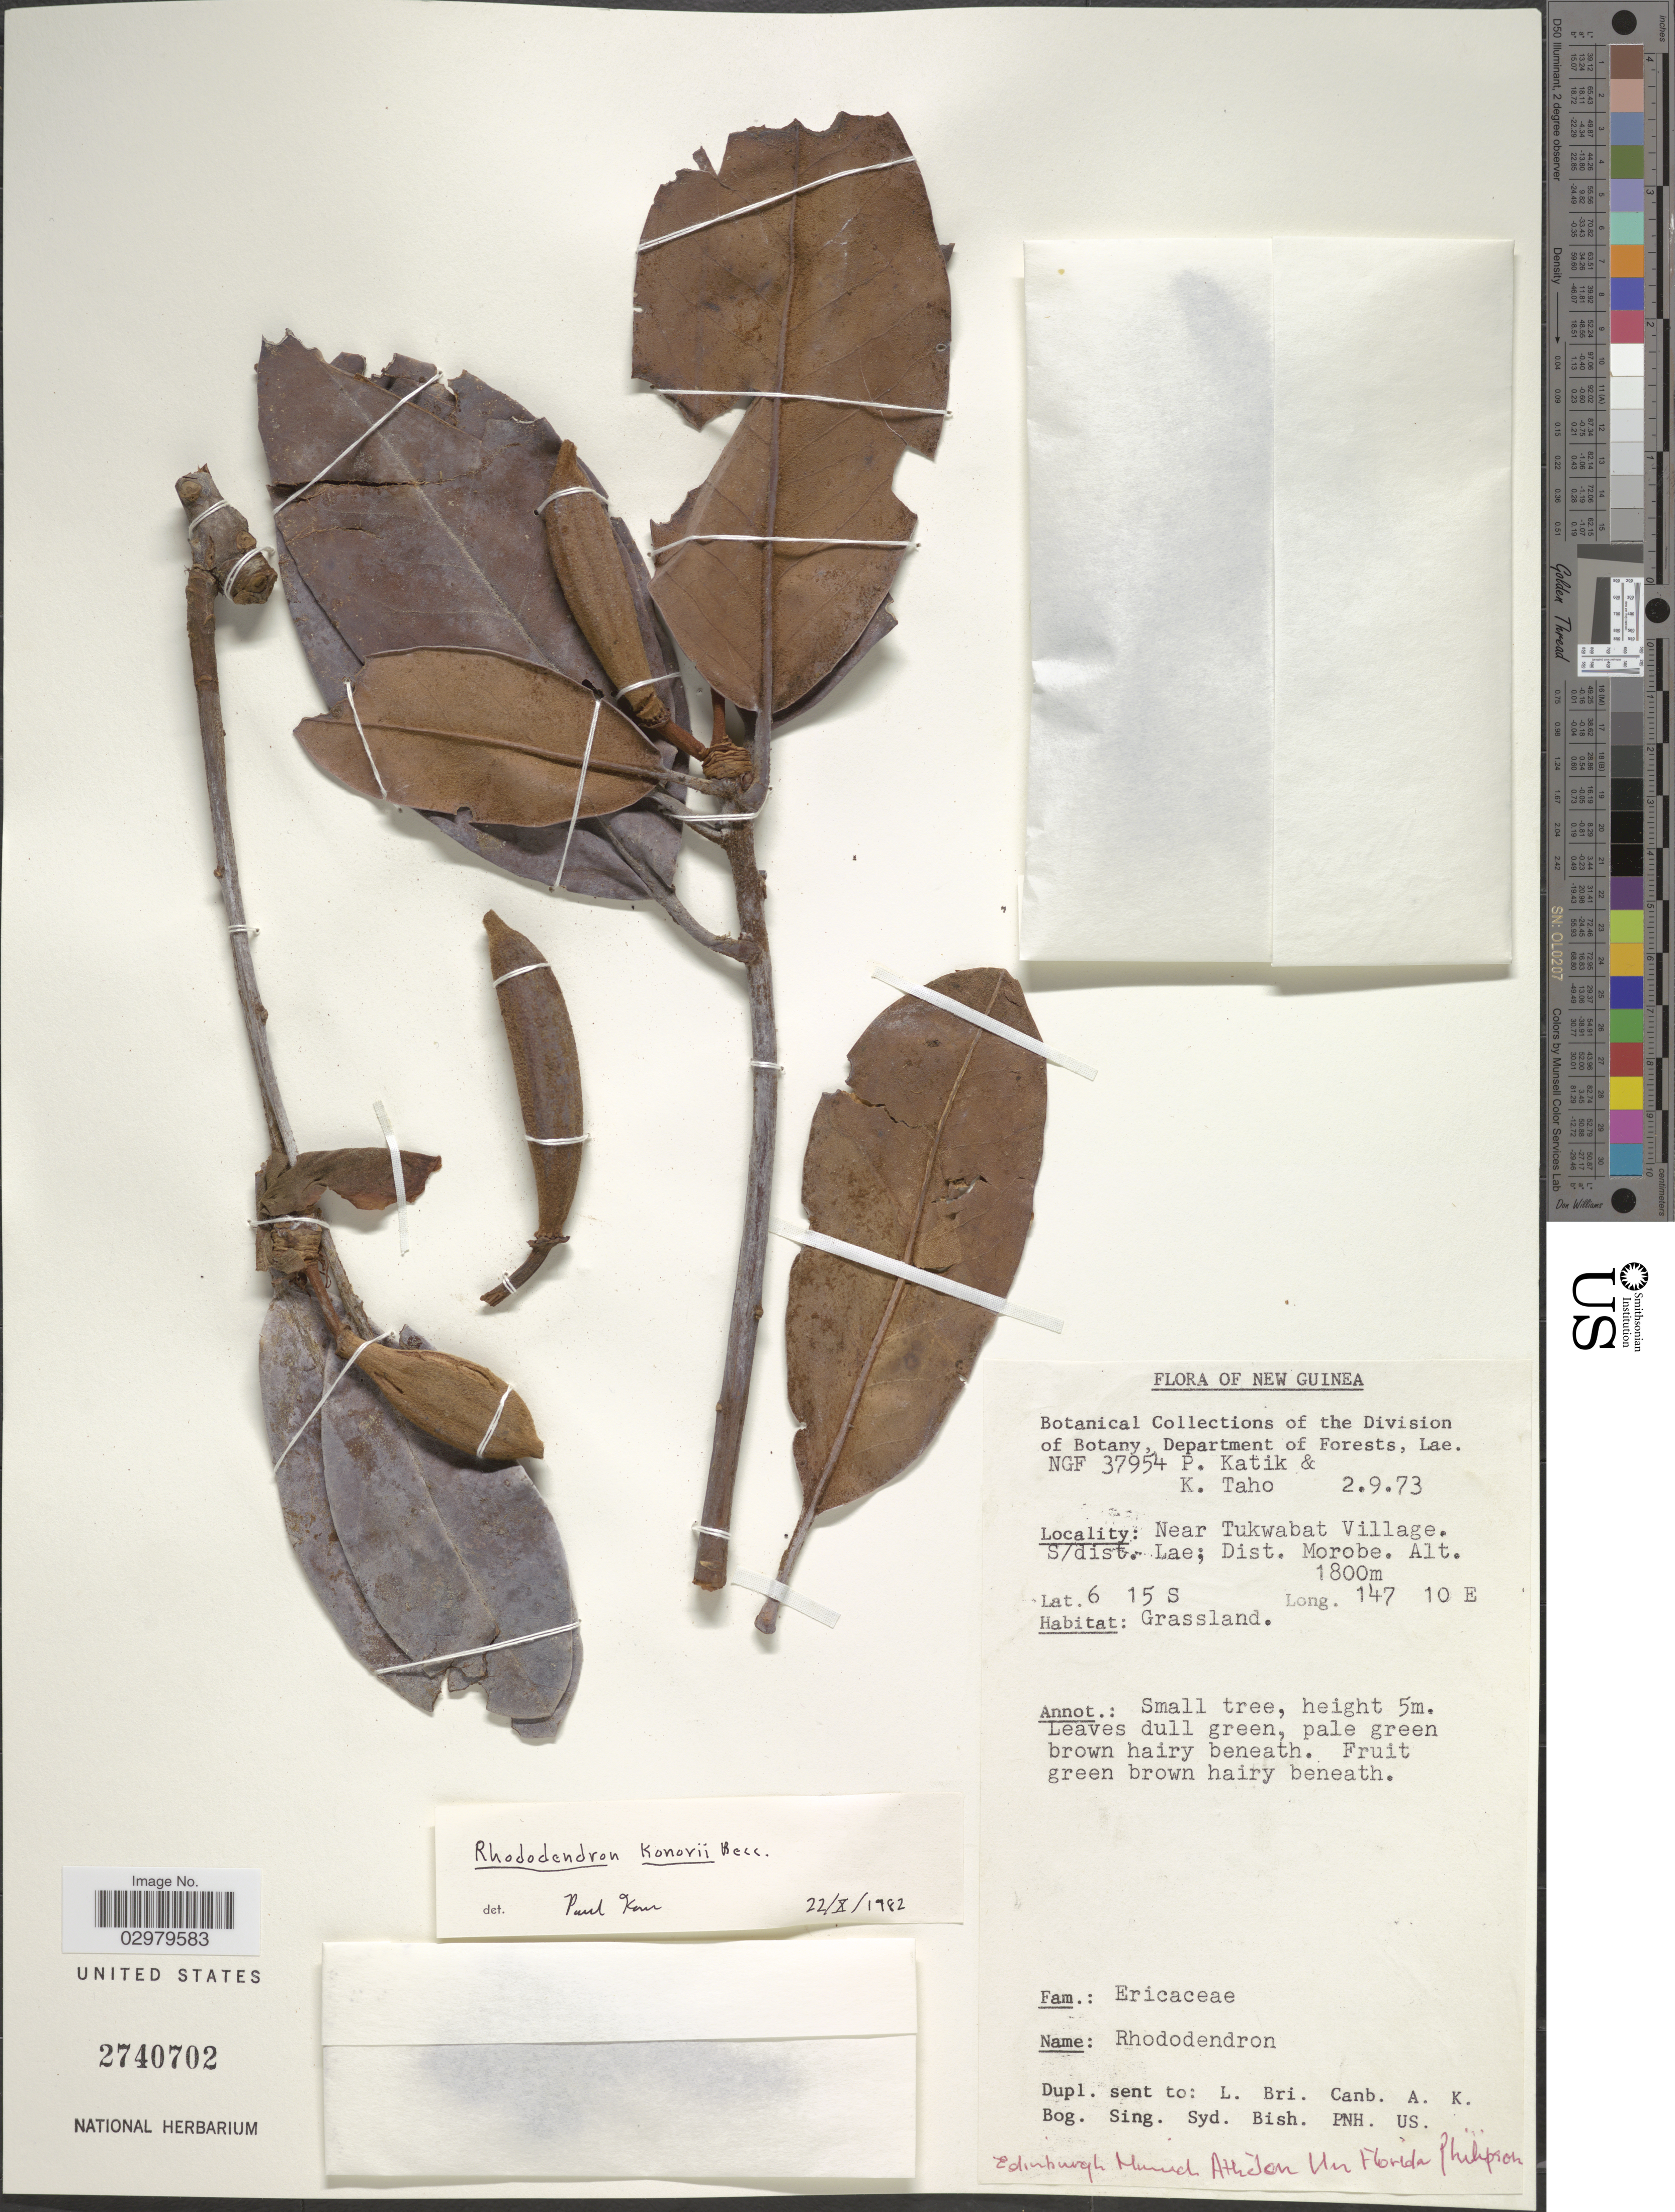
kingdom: Plantae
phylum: Tracheophyta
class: Magnoliopsida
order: Ericales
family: Ericaceae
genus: Rhododendron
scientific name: Rhododendron konori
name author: Becc.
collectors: P. Katik & K. Taho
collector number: NGF 37954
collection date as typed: Transcribed d/m/y: 2/9/73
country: Papua New Guinea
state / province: Morobe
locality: New Guinea. Near Tukwabat Village. S/dist. Lae; Dist. Morobe.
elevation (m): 1800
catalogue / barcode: US 2740702